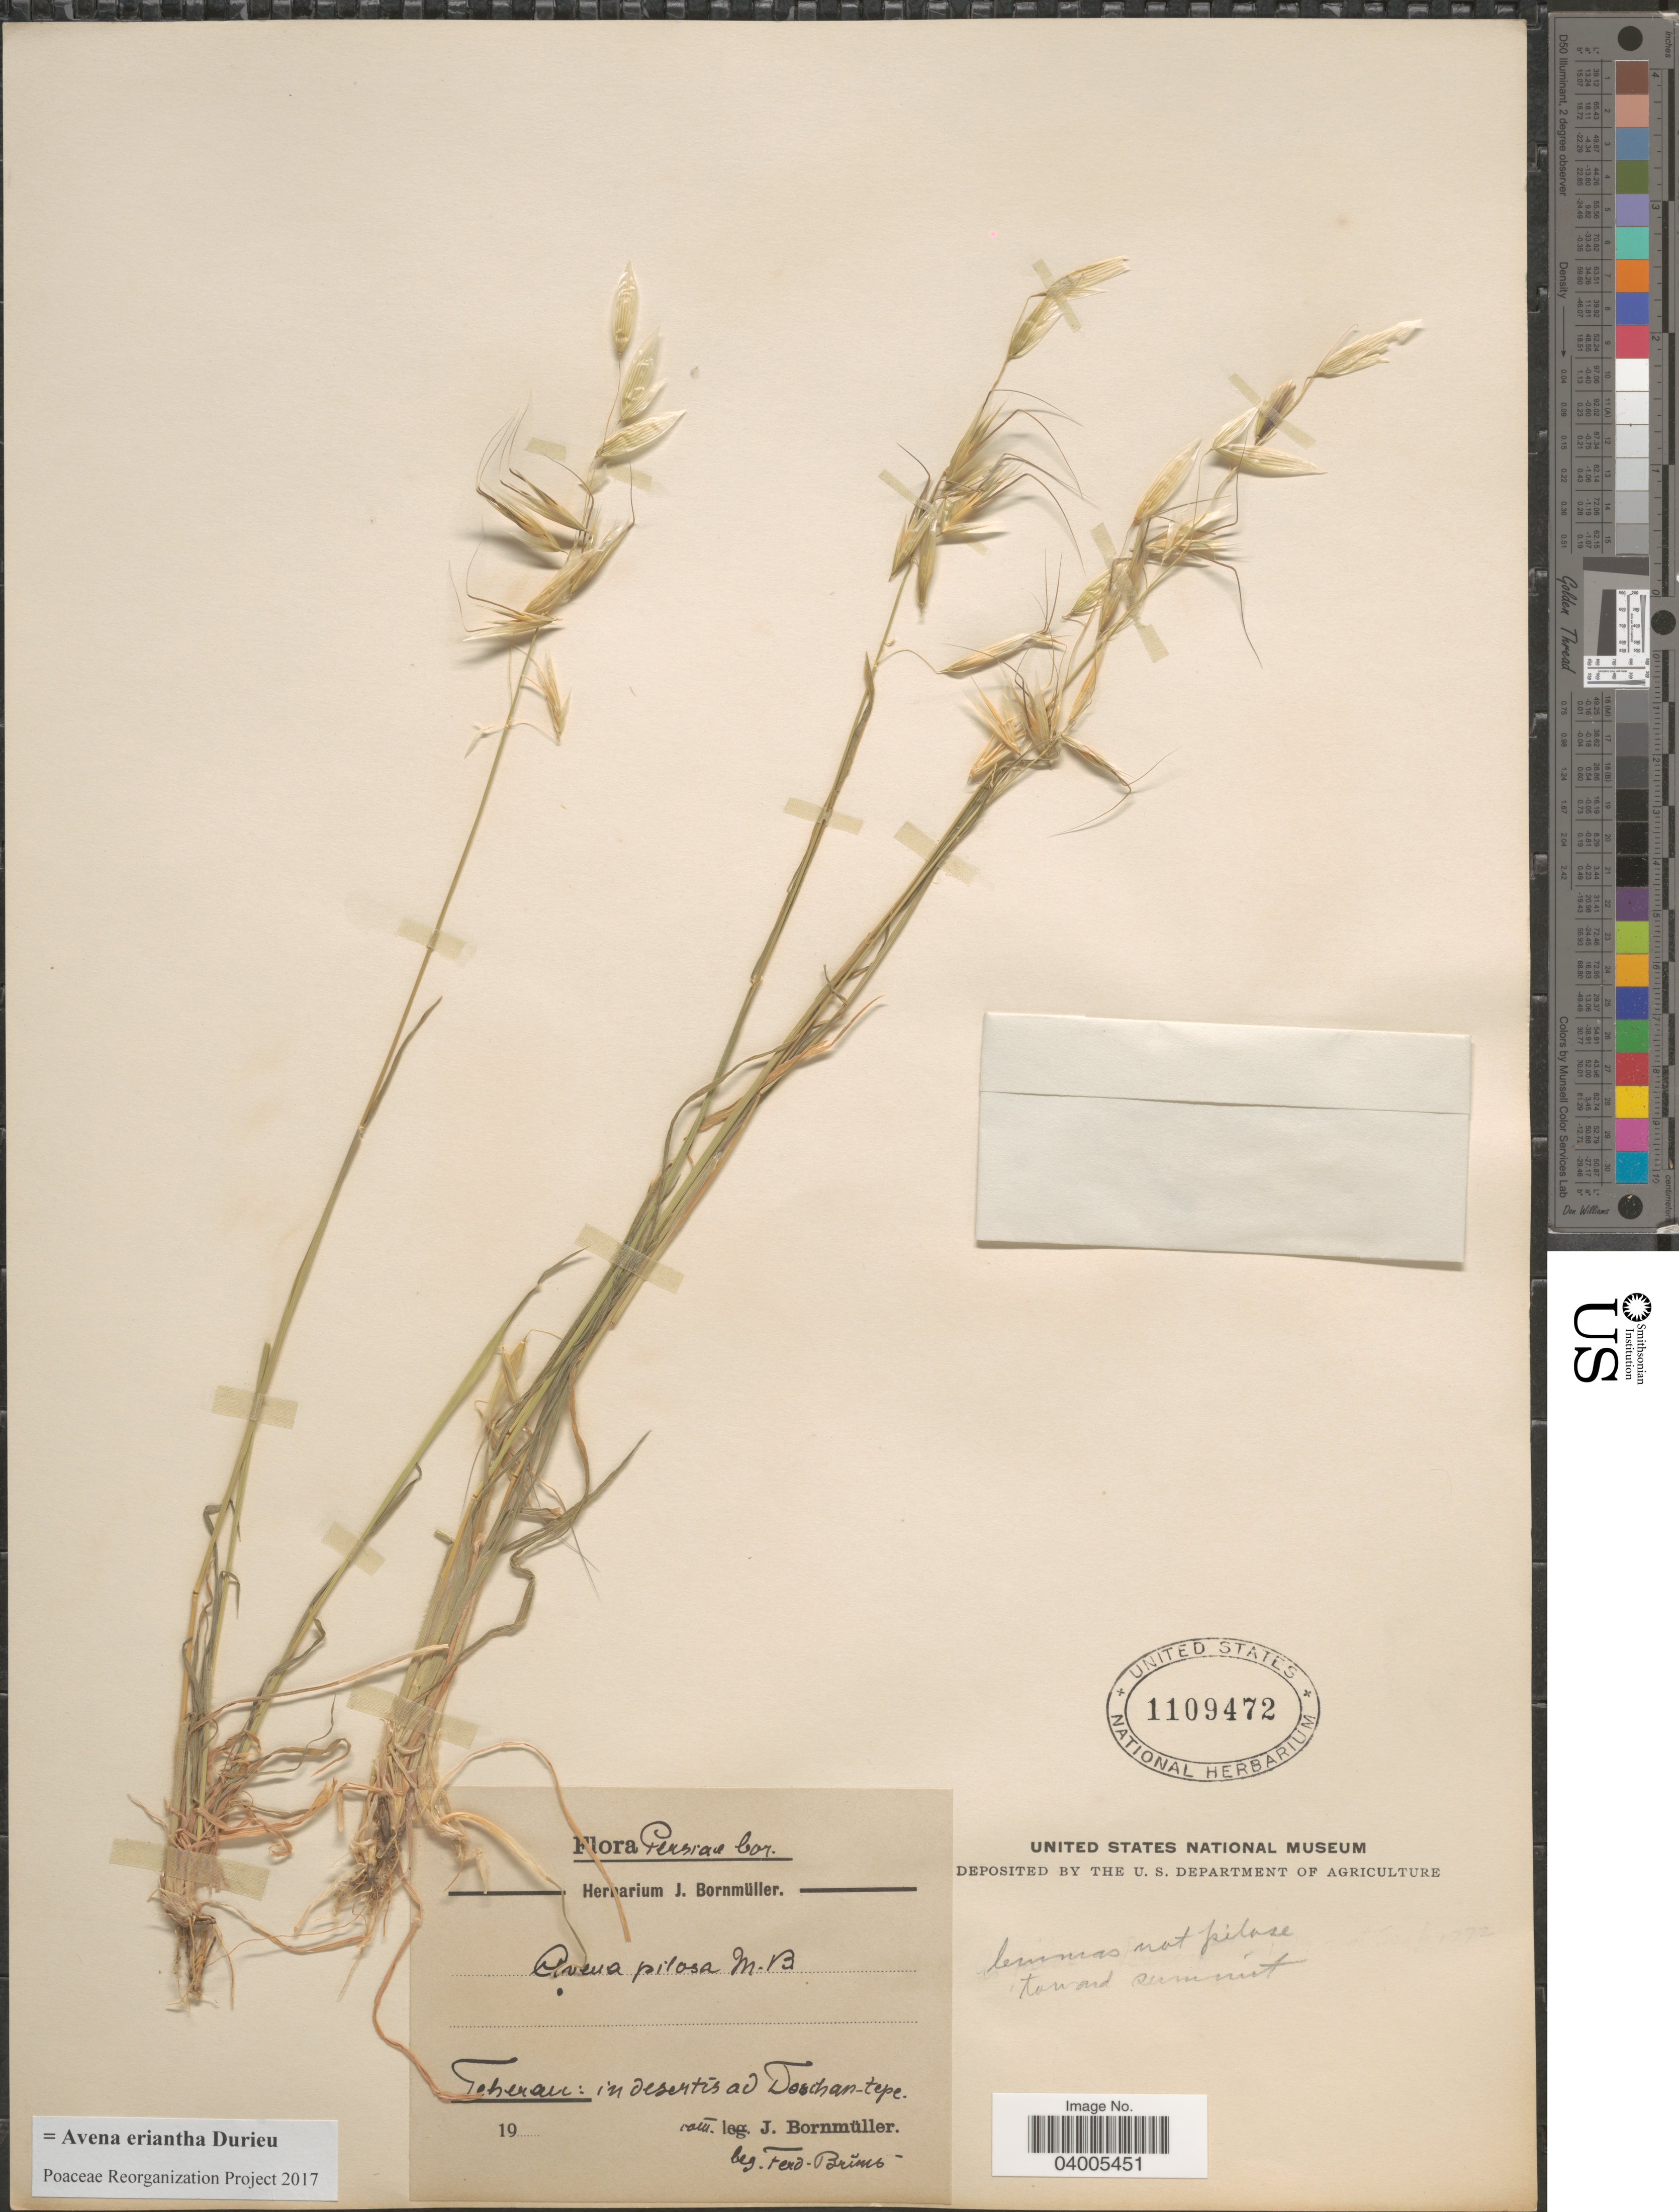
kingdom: Plantae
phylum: Tracheophyta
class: Liliopsida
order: Poales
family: Poaceae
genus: Avena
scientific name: Avena eriantha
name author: Durieu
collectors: F. Brims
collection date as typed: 19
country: Iran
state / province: Tehran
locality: Persiae bor. Teheran: in desertis ad Doschan-tepe.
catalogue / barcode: US 1109472